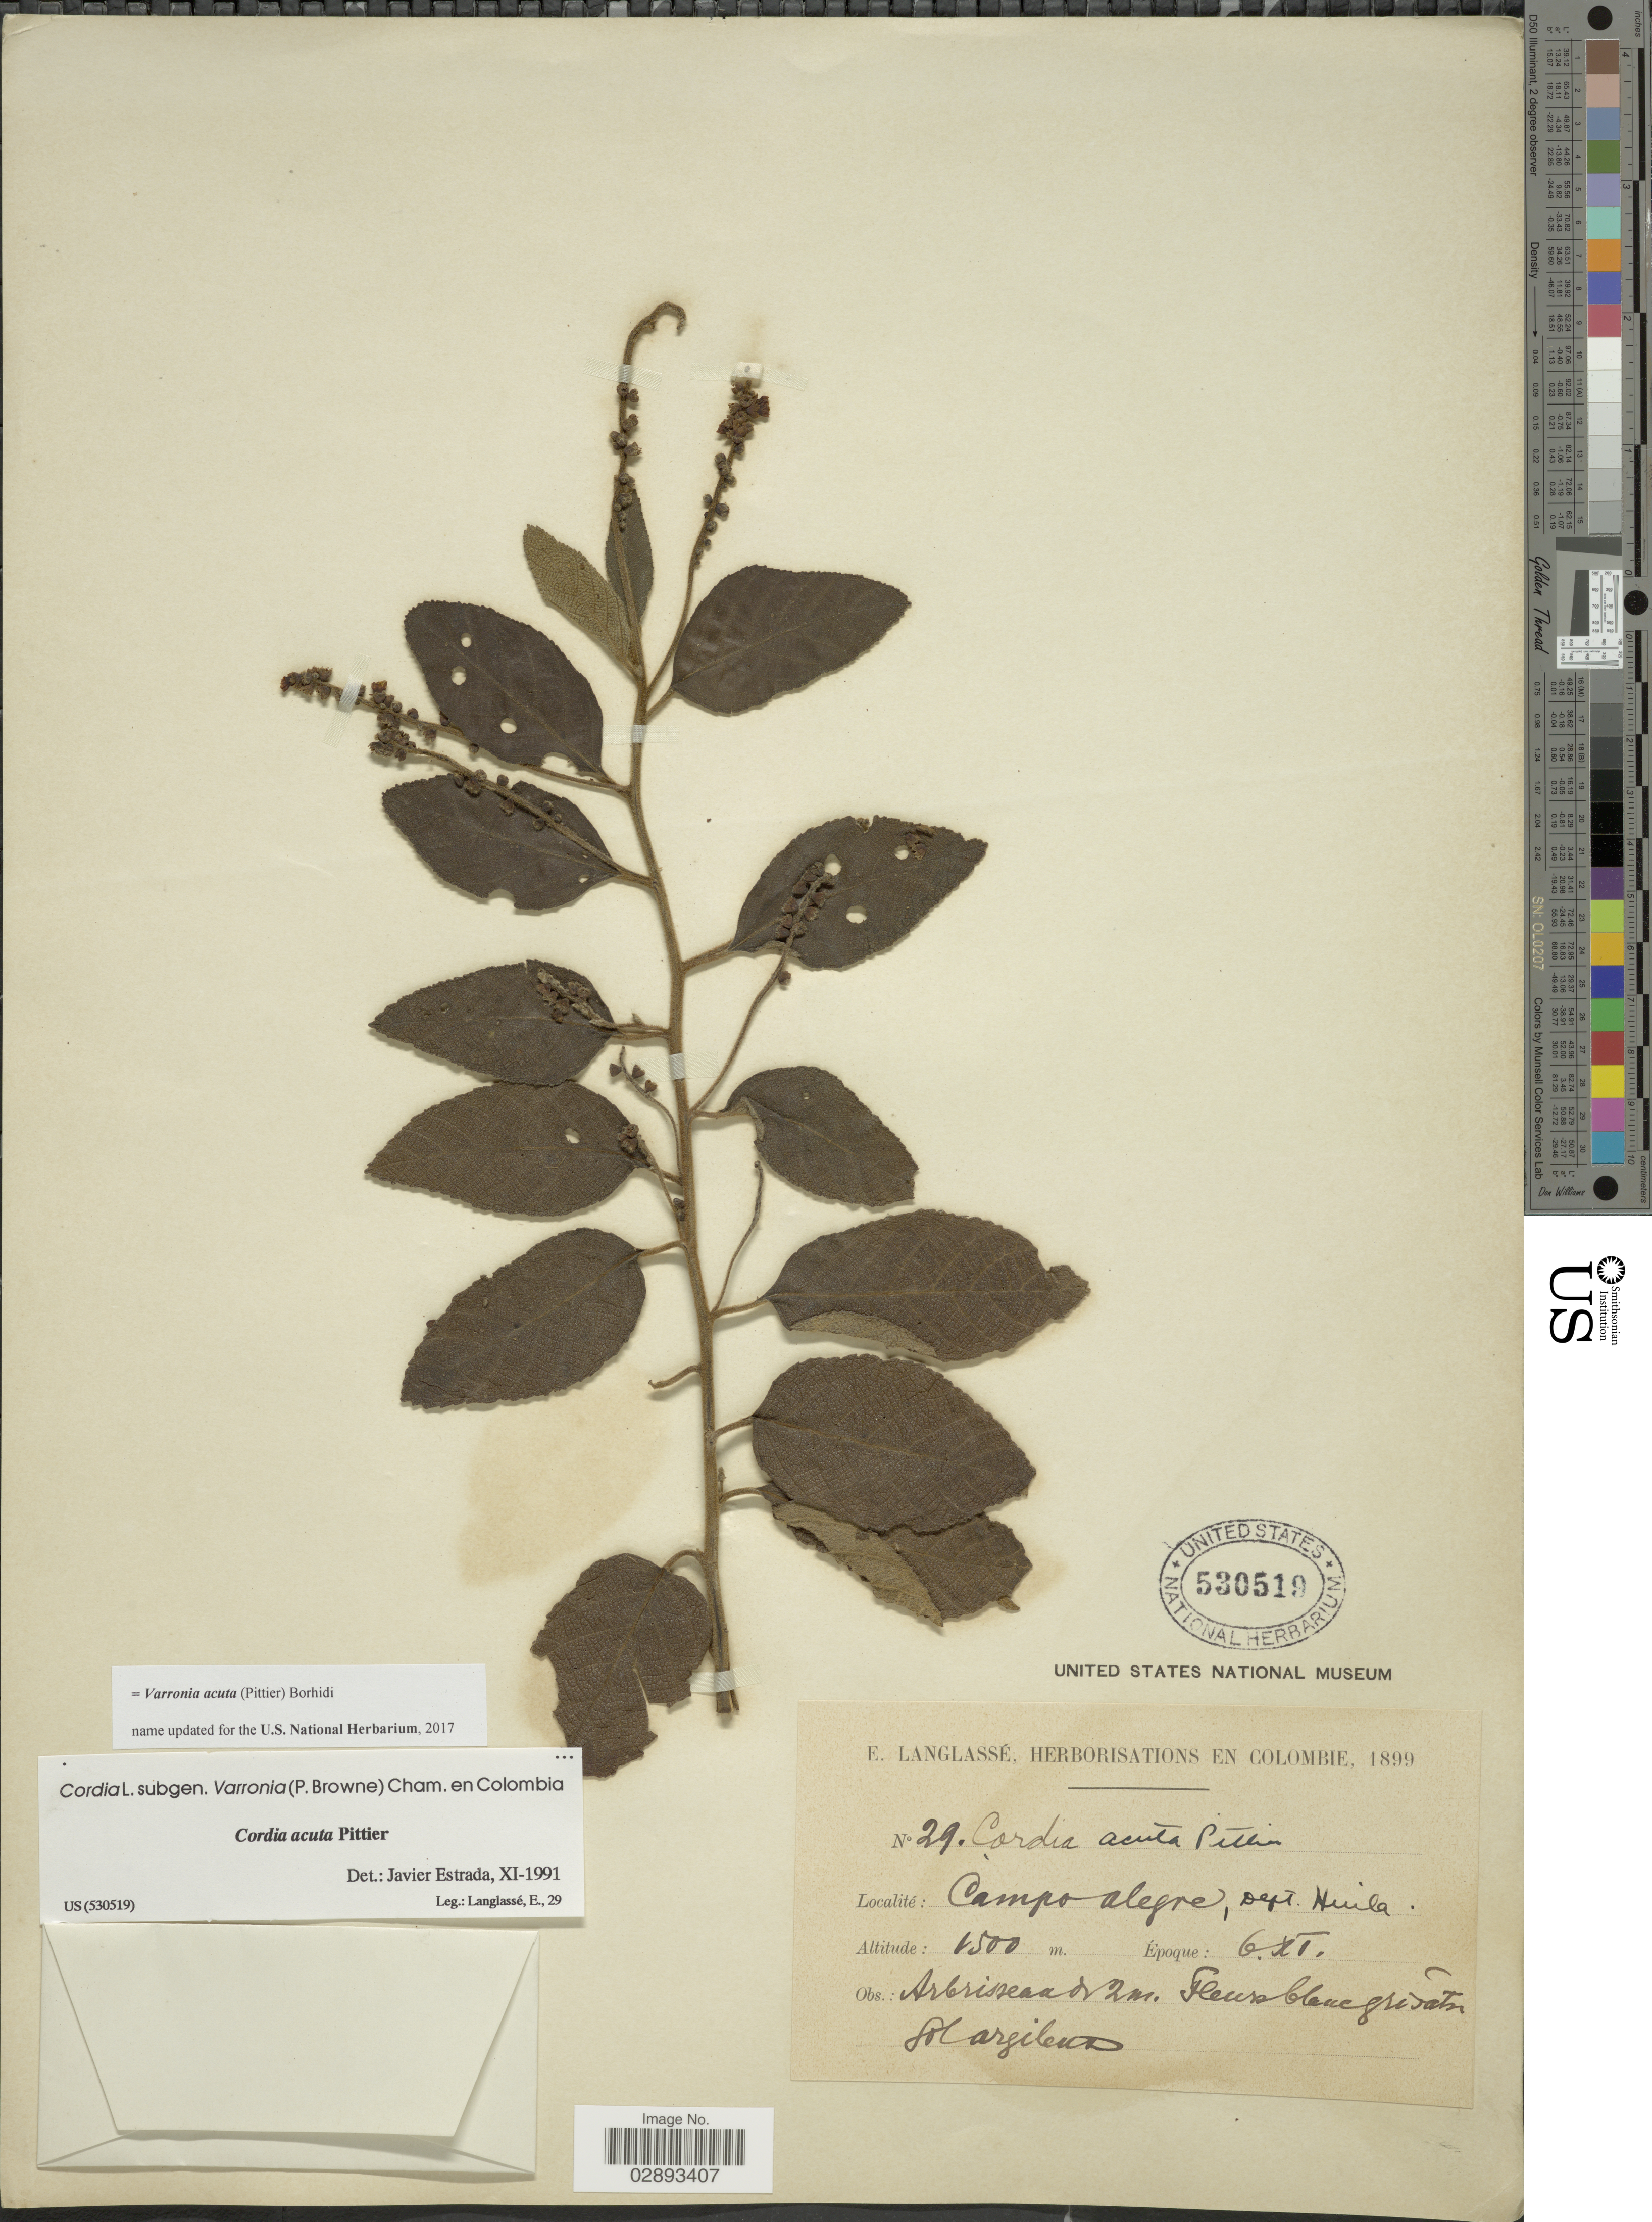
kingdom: Plantae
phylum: Tracheophyta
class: Magnoliopsida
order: Boraginales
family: Cordiaceae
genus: Varronia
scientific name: Varronia acuta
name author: (Pittier) Borhidi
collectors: E. Langlassé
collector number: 29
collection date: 1899-11-06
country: Colombia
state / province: Huila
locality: Campo Alegre, Dept. Huila.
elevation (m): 1500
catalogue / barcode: US 530519